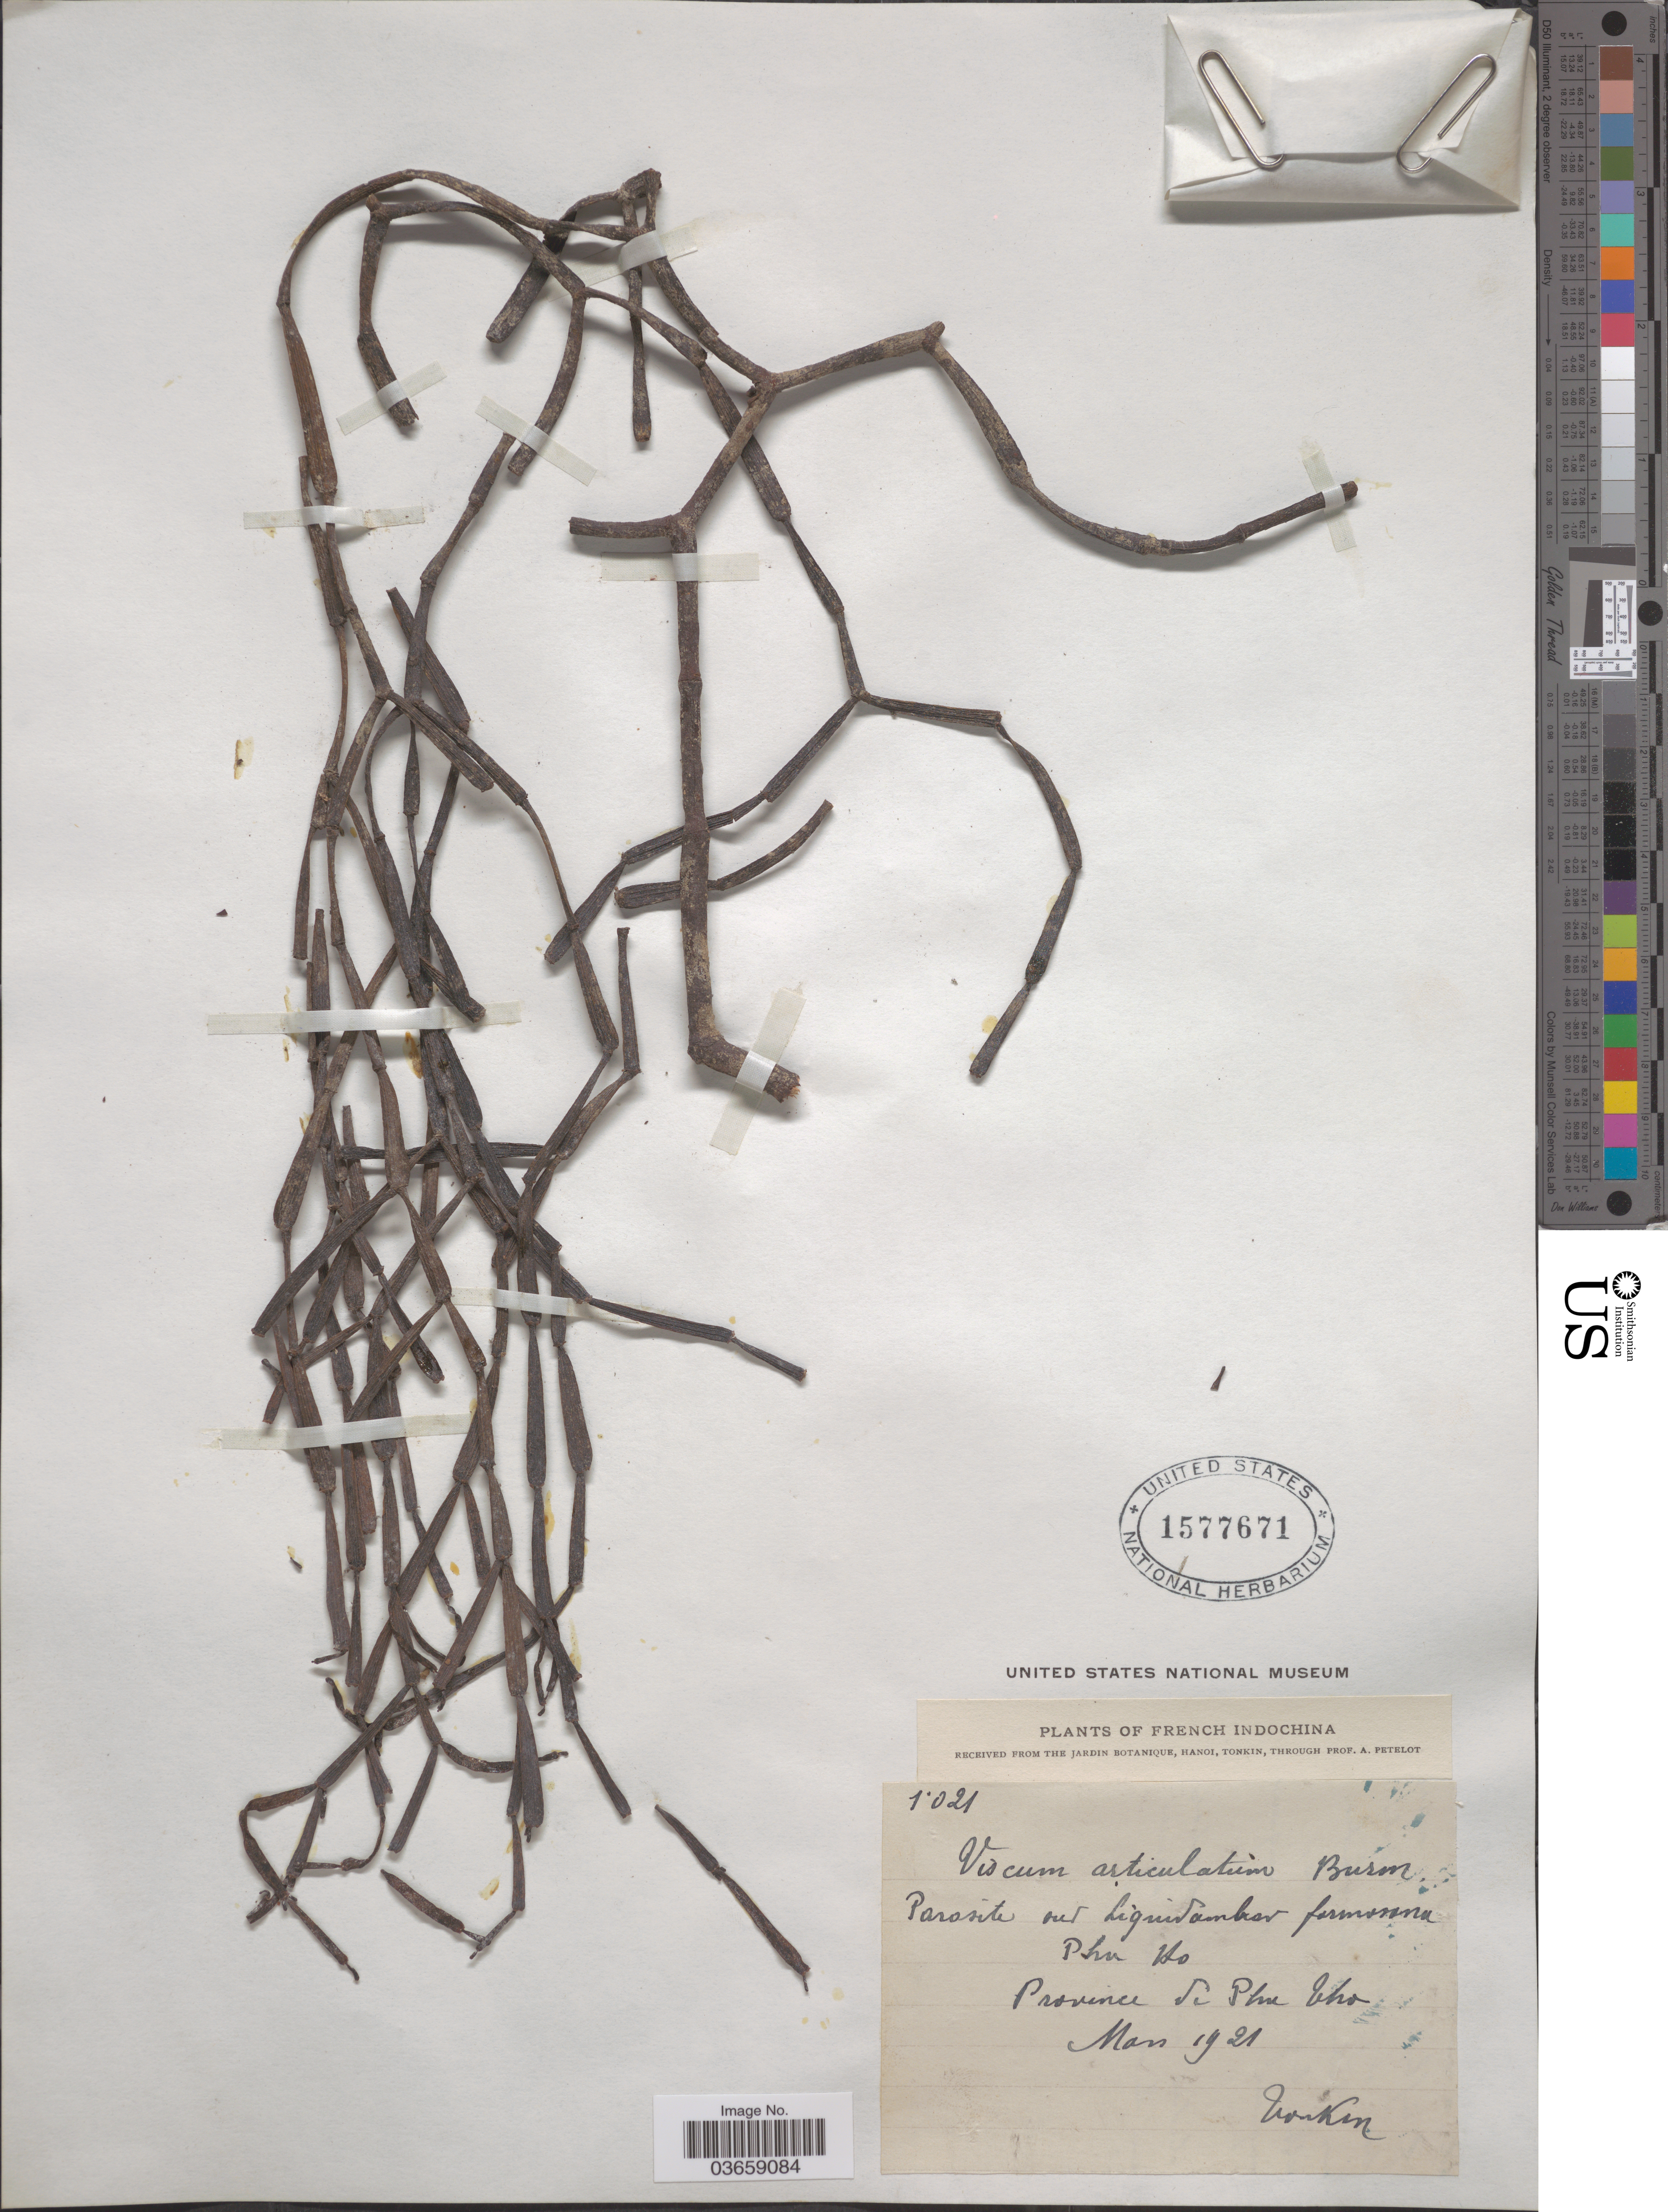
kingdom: Plantae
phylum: Tracheophyta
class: Magnoliopsida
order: Santalales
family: Viscaceae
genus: Viscum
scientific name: Viscum articulatum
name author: Burm. f.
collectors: Pételot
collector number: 1021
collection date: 1921-03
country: Vietnam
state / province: Phu Tho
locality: French Indochina. Phu Ho. Province de Phu Tho.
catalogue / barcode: US 1577671